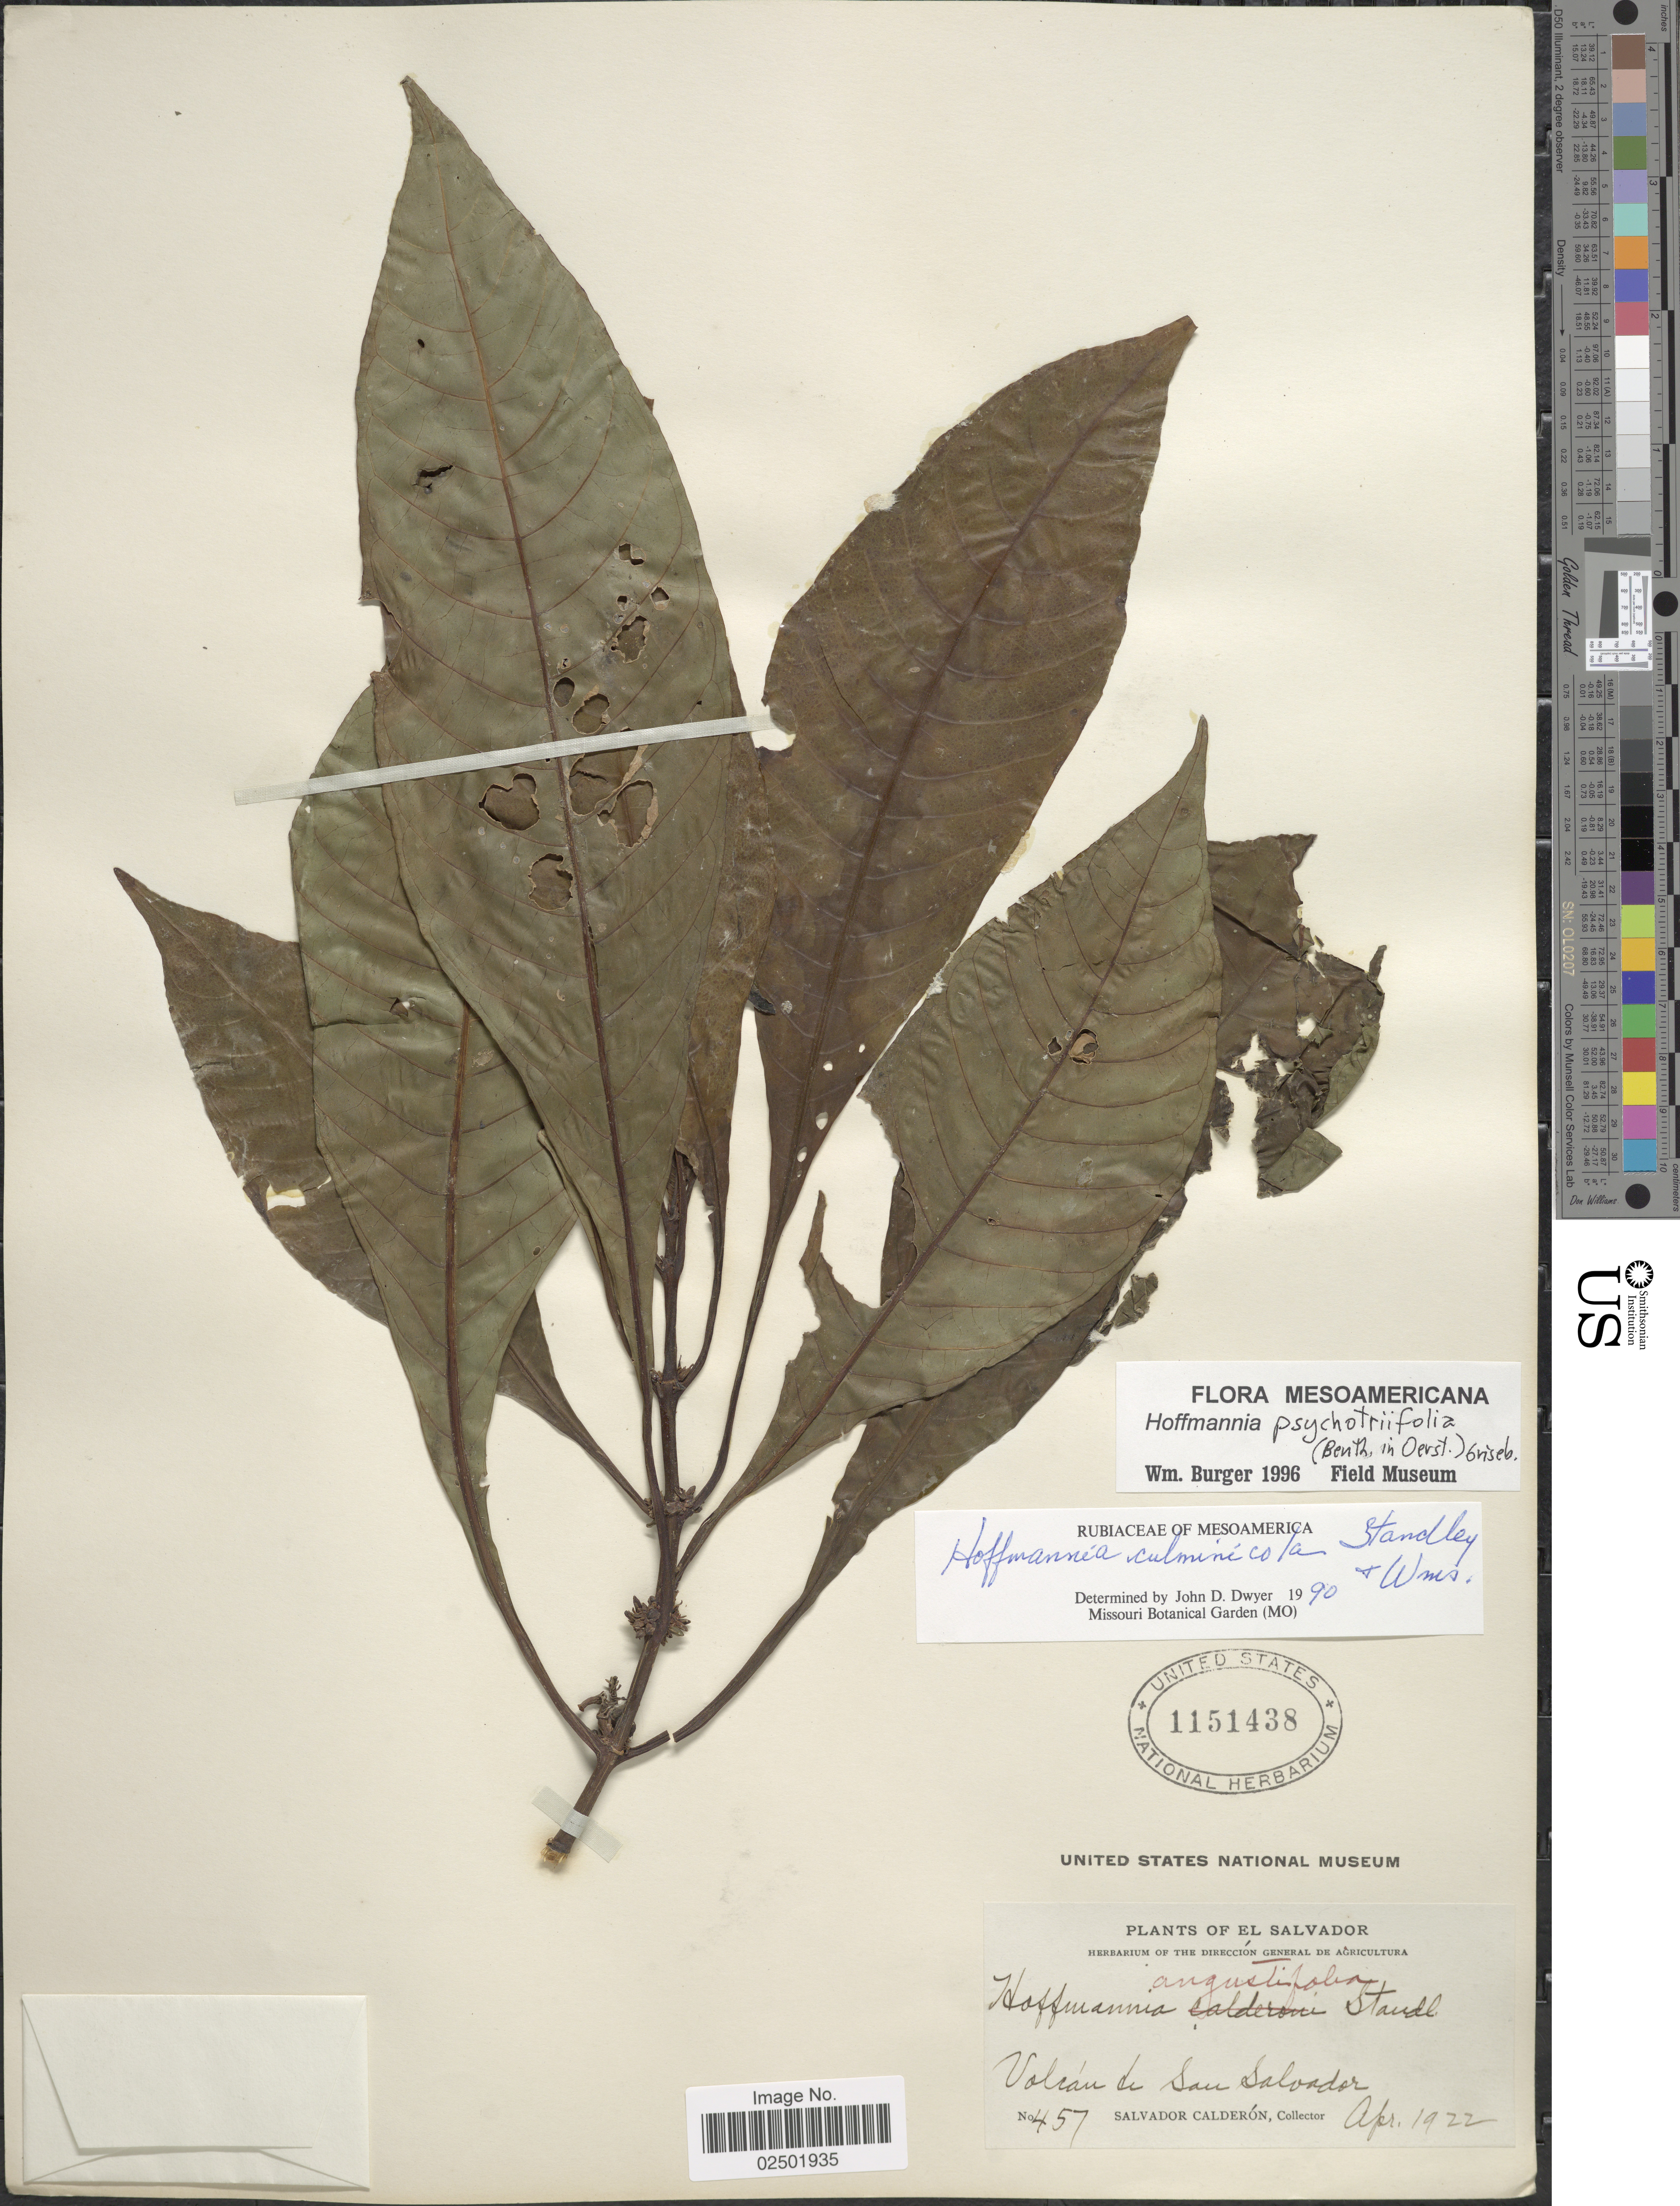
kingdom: Plantae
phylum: Tracheophyta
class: Magnoliopsida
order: Gentianales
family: Rubiaceae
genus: Hoffmannia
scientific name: Hoffmannia psychotriifolia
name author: (Benth.) Griseb.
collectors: S. Calderón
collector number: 457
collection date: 1922-04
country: El Salvador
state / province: San Salvador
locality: Volcán de San Salvador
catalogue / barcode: US 1151438